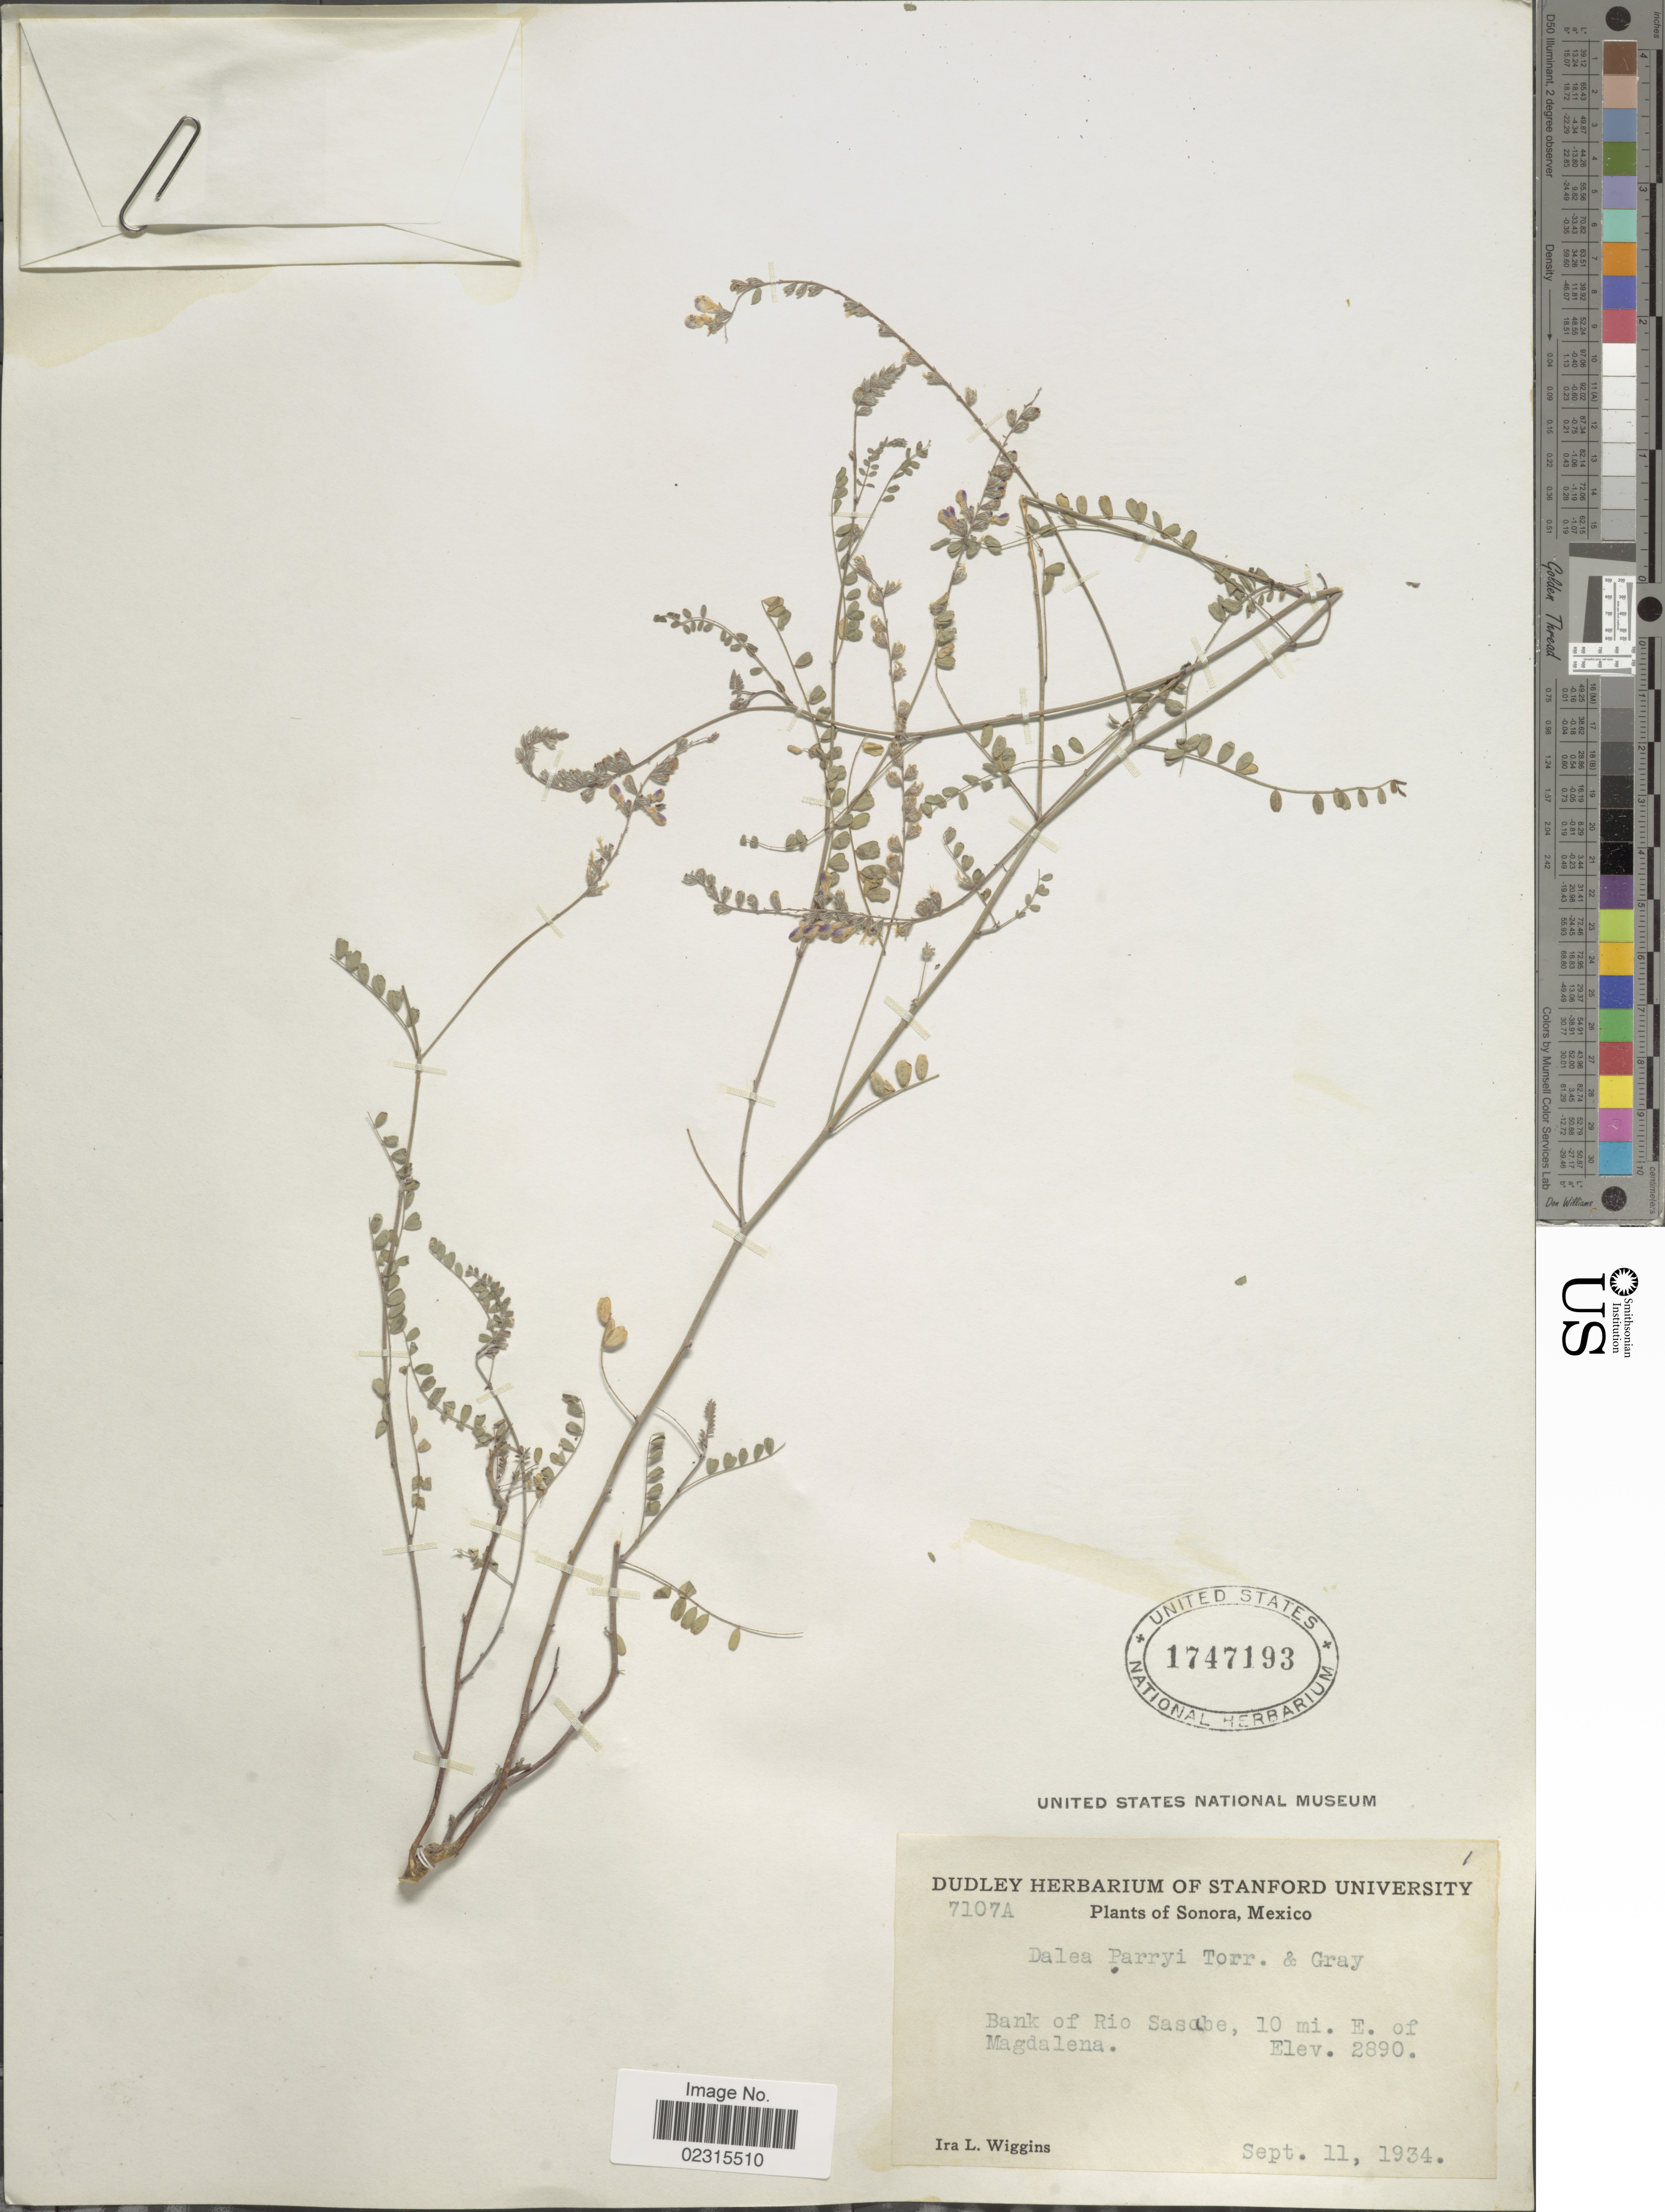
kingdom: Plantae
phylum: Tracheophyta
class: Magnoliopsida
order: Fabales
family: Fabaceae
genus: Marina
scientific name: Marina parryi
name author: (Torr. & A. Gray) Barneby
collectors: I. L. Wiggins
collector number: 7107A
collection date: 1934-09-11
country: Mexico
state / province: Sonora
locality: Bank of Rio Sasabe, 10 mi E of Magdalena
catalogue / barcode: US 1747193